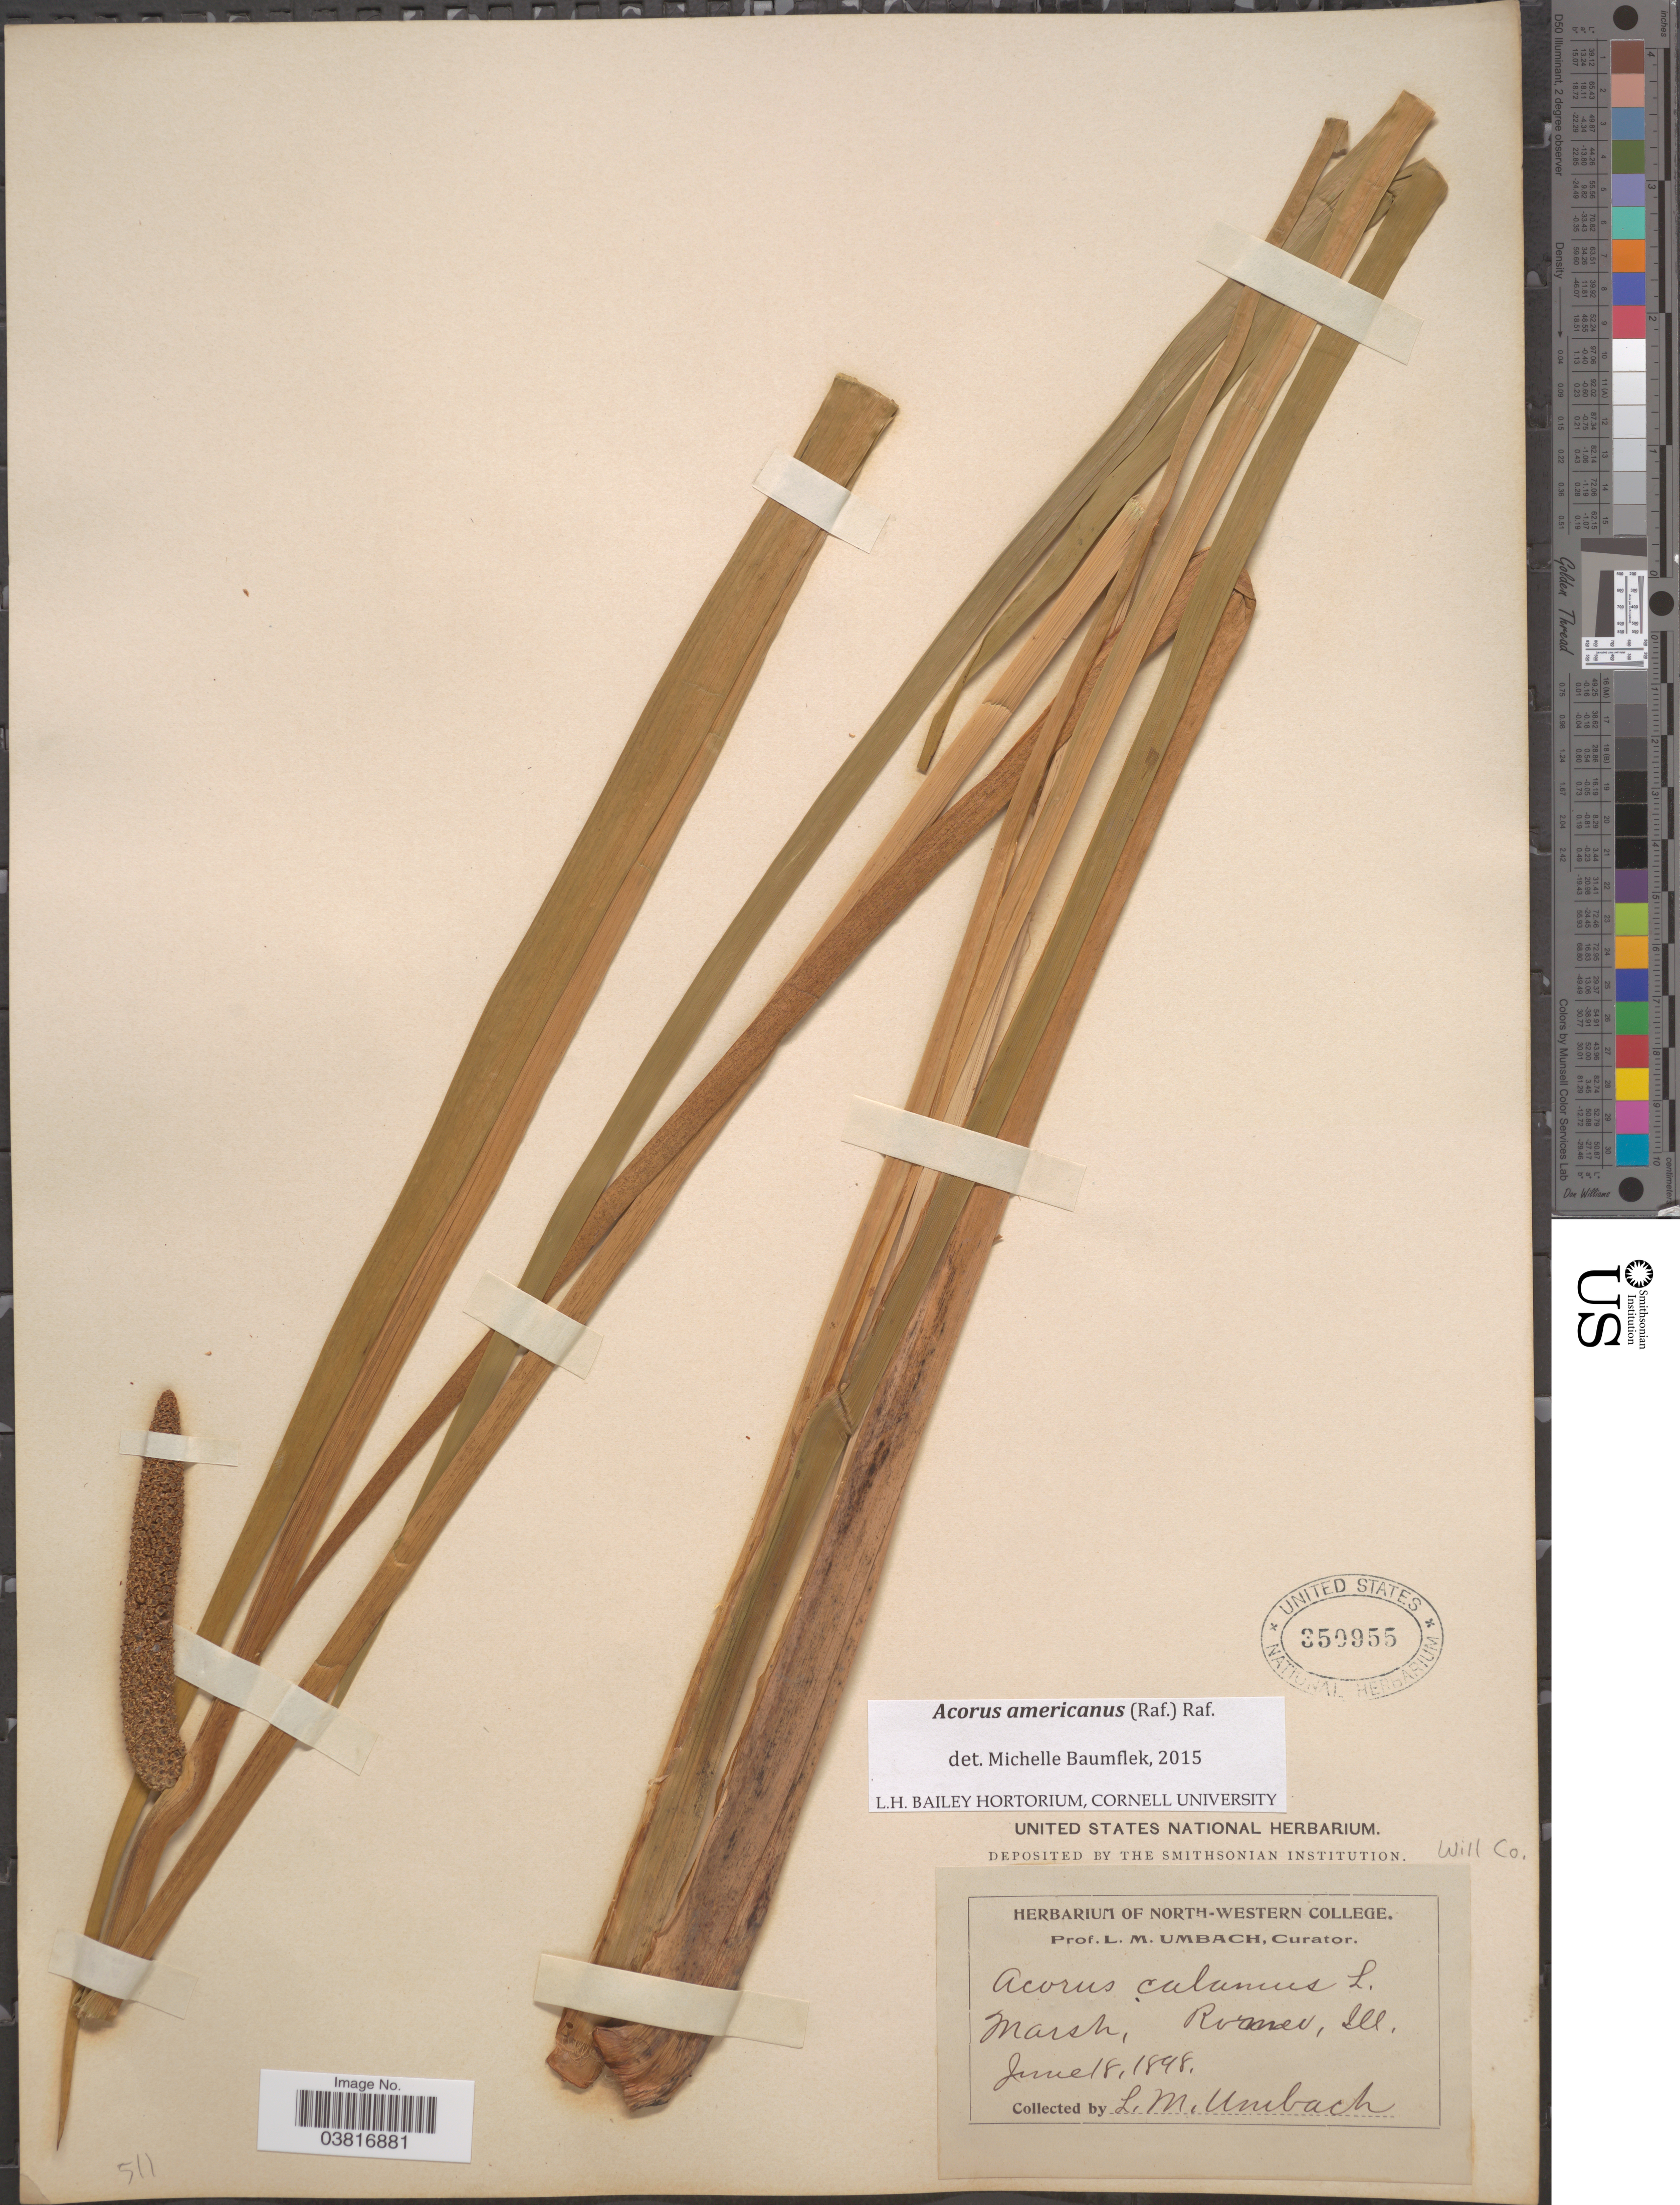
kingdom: Plantae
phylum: Tracheophyta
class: Liliopsida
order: Acorales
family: Acoraceae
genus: Acorus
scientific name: Acorus americanus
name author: (Raf.) Raf.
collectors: L. M. Umbach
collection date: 1898-06-18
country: United States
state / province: Illinois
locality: Will Co. Marsh, Romeo.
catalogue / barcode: US 350955